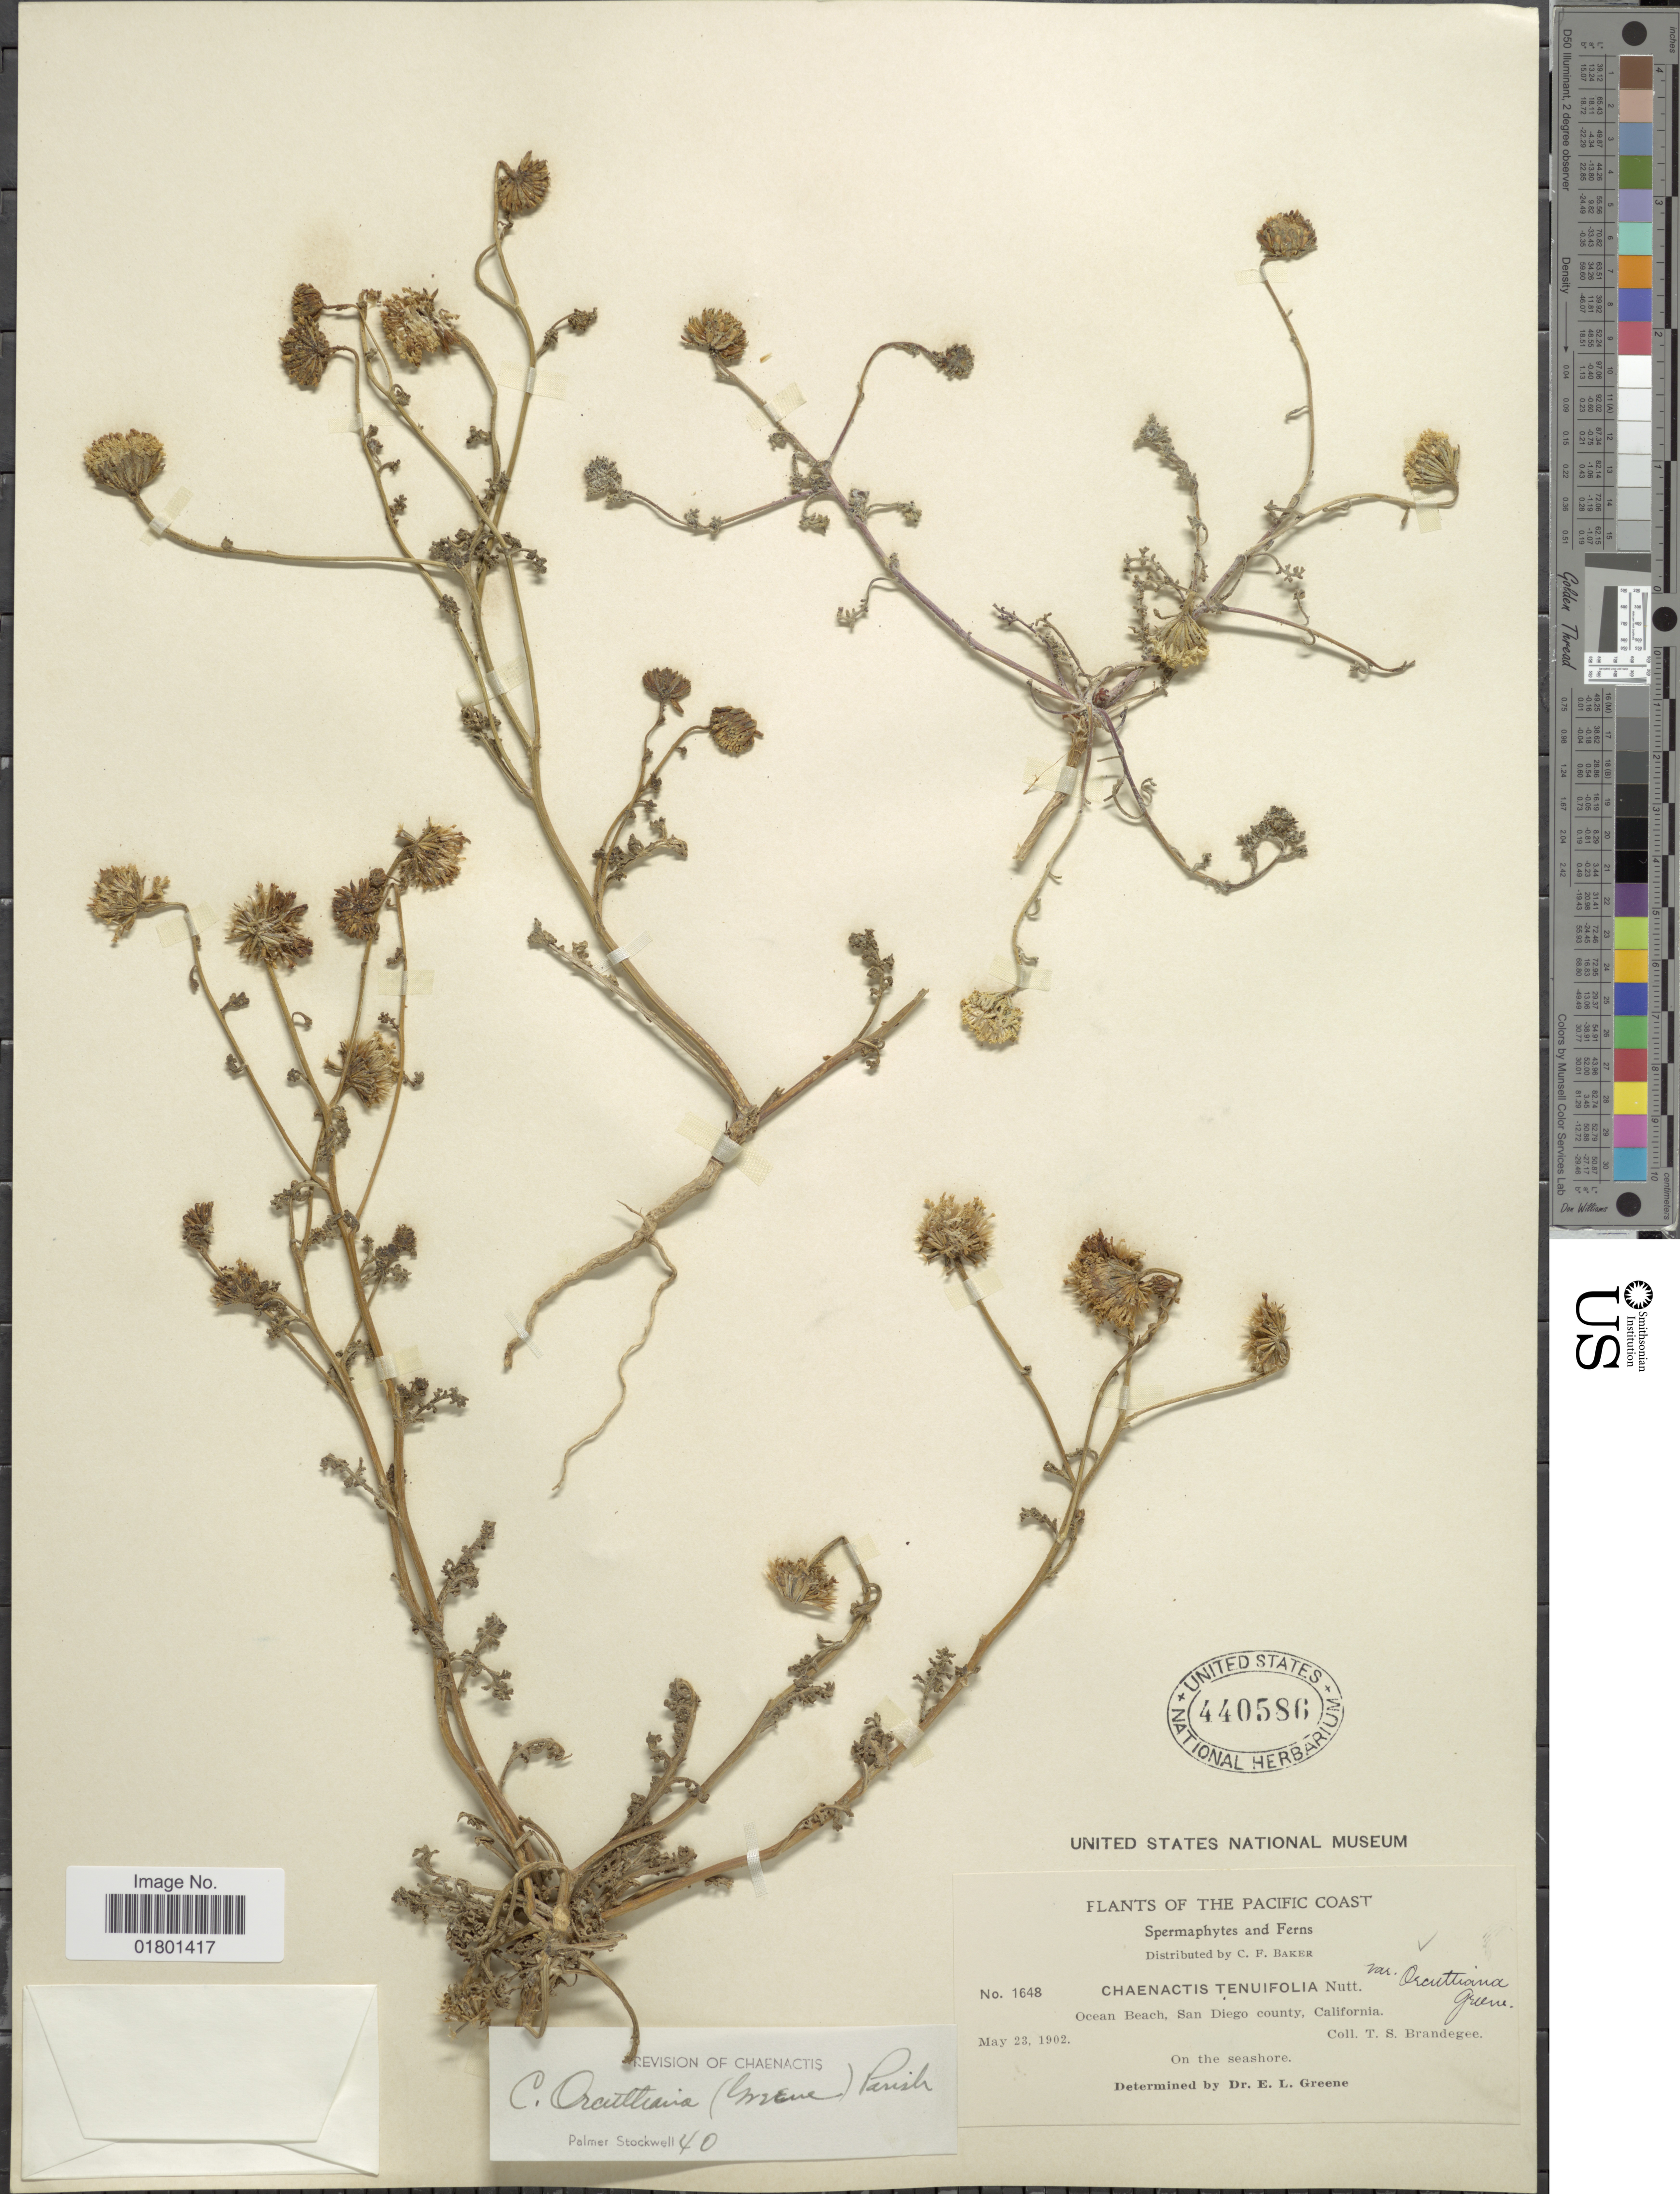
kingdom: Plantae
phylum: Tracheophyta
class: Magnoliopsida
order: Asterales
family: Asteraceae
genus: Chaenactis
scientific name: Chaenactis orcuttiana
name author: (Greene) Parish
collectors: T. S. Brandegee (herbarium)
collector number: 1648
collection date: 1902-05-23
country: United States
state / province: California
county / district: San Diego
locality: Pacific Coast, Ocean Beach, San Diego county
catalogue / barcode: US 440586